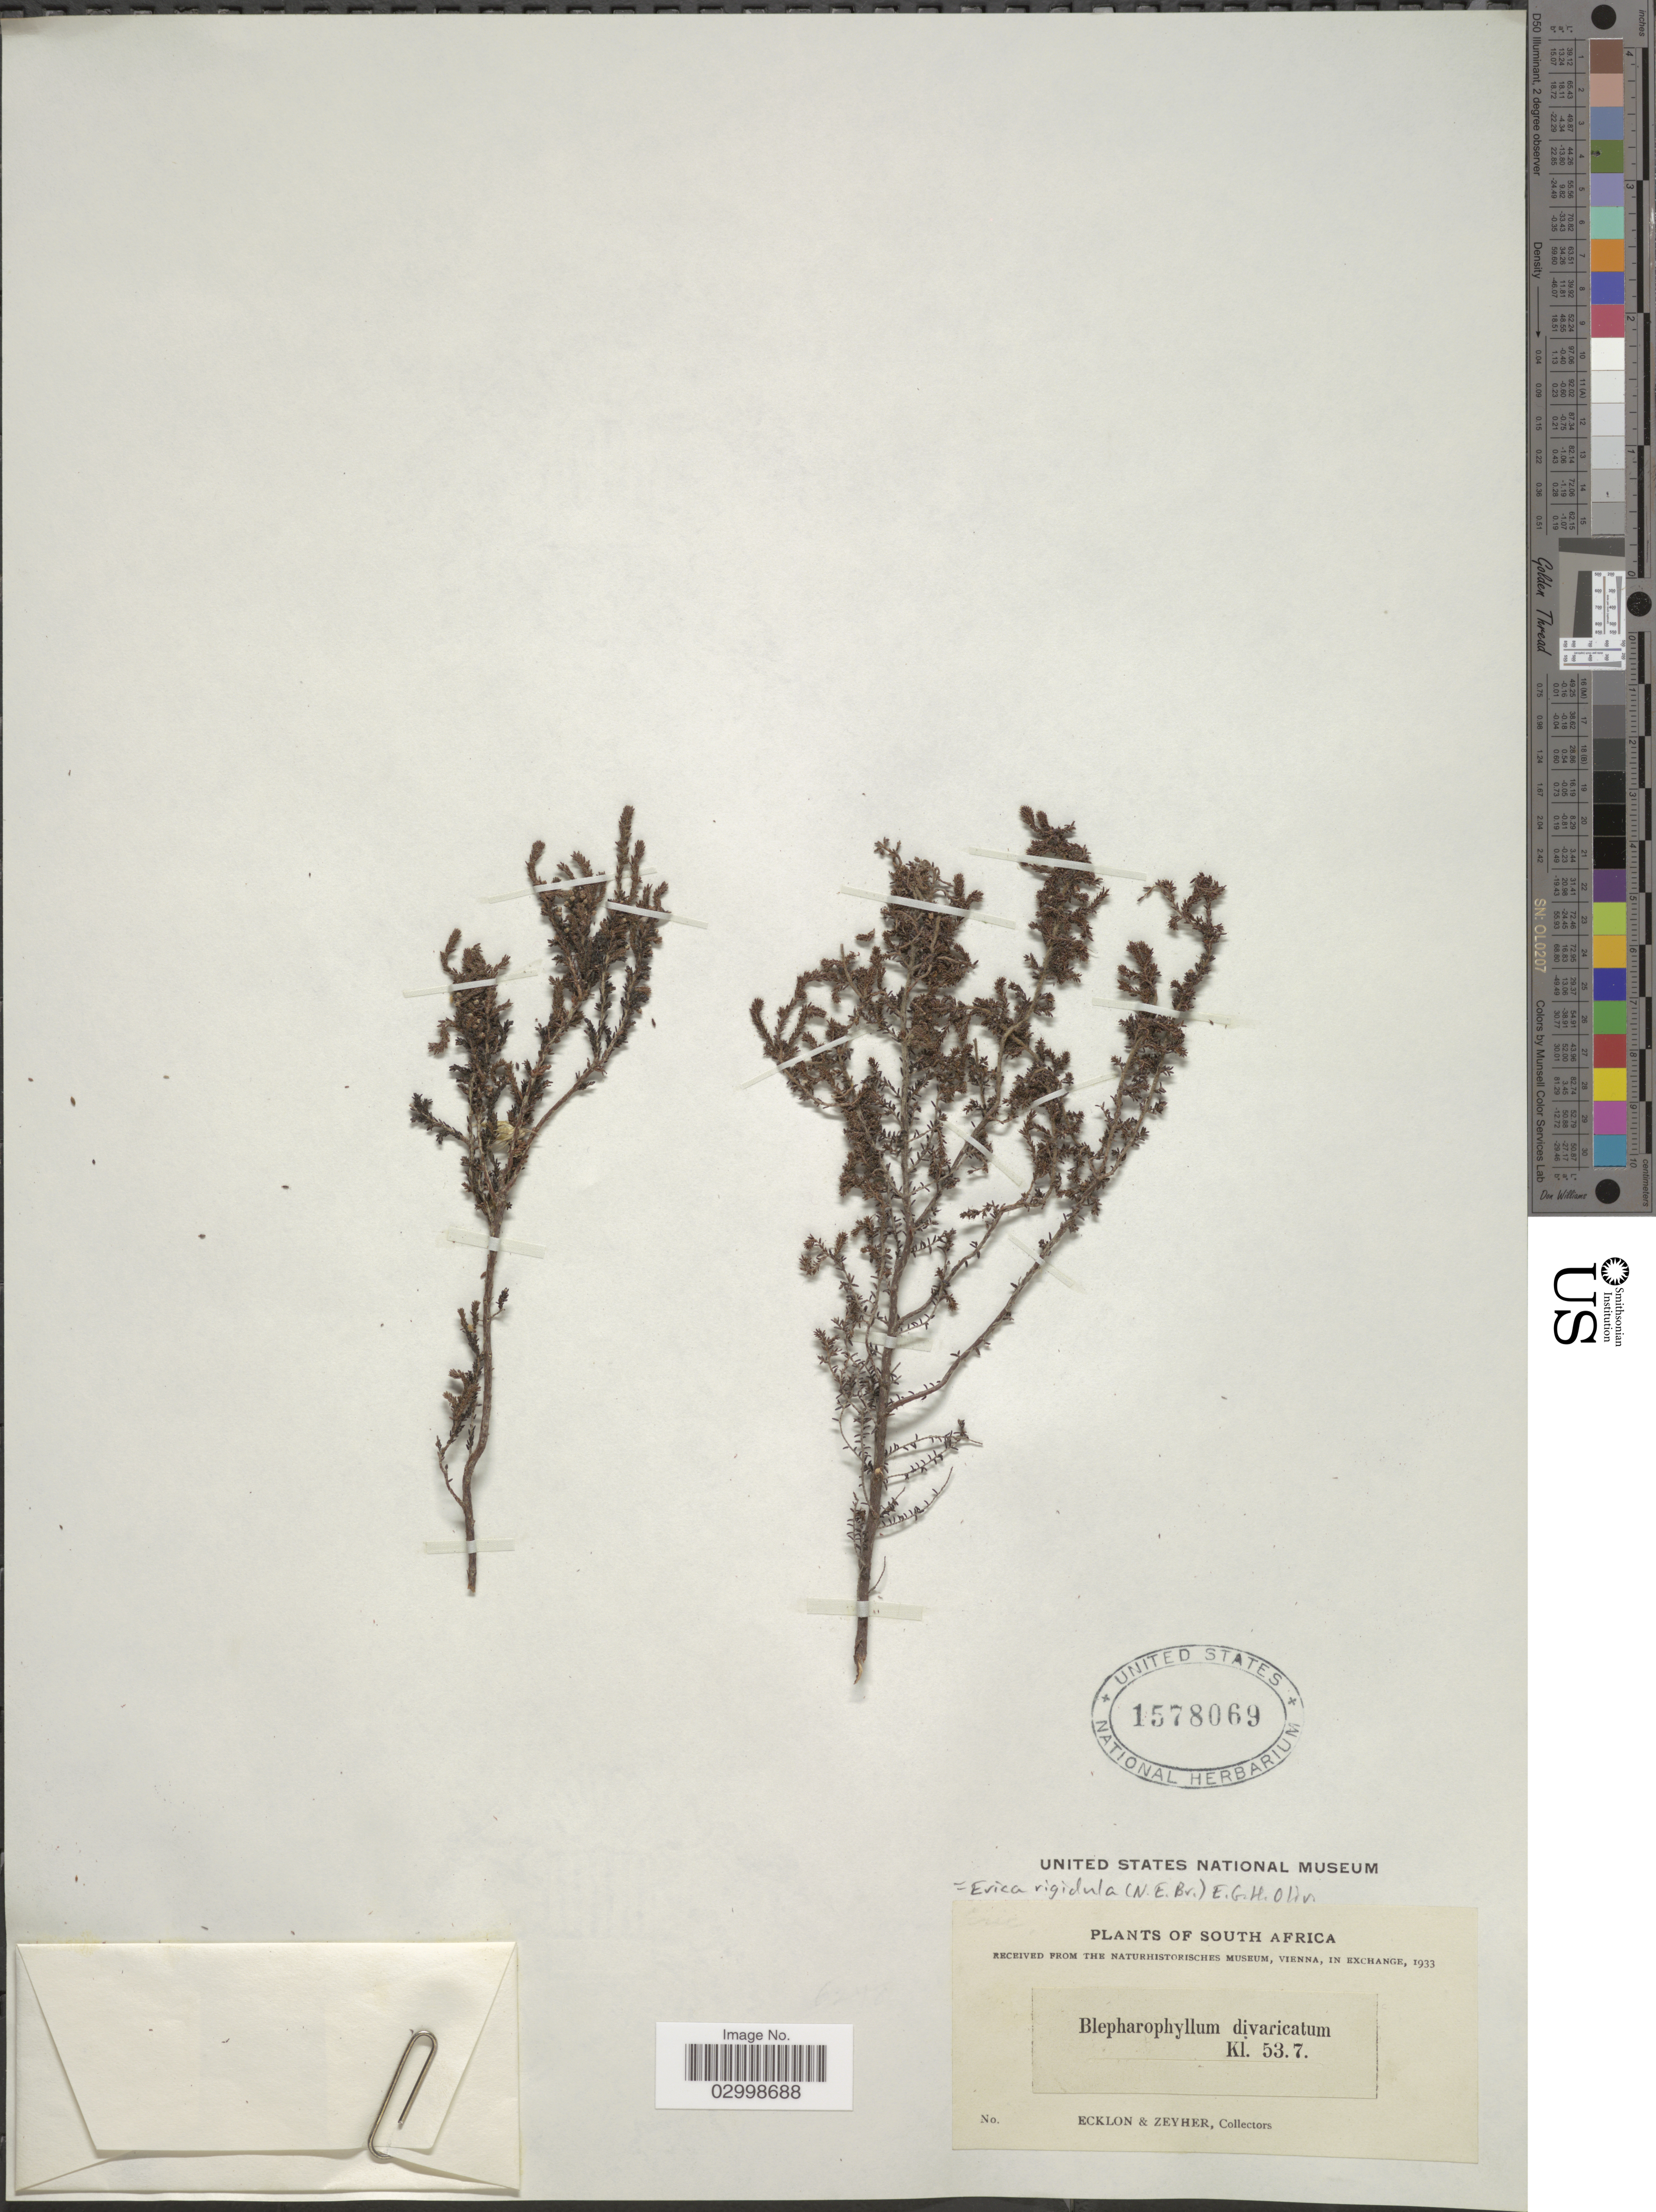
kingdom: Plantae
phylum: Tracheophyta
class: Magnoliopsida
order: Ericales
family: Ericaceae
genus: Erica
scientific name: Erica rigidula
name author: (N.E. Br.) E.G.H. Oliv.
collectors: -. Ecklon & -. Zeyher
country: South Africa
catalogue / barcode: US 1578069